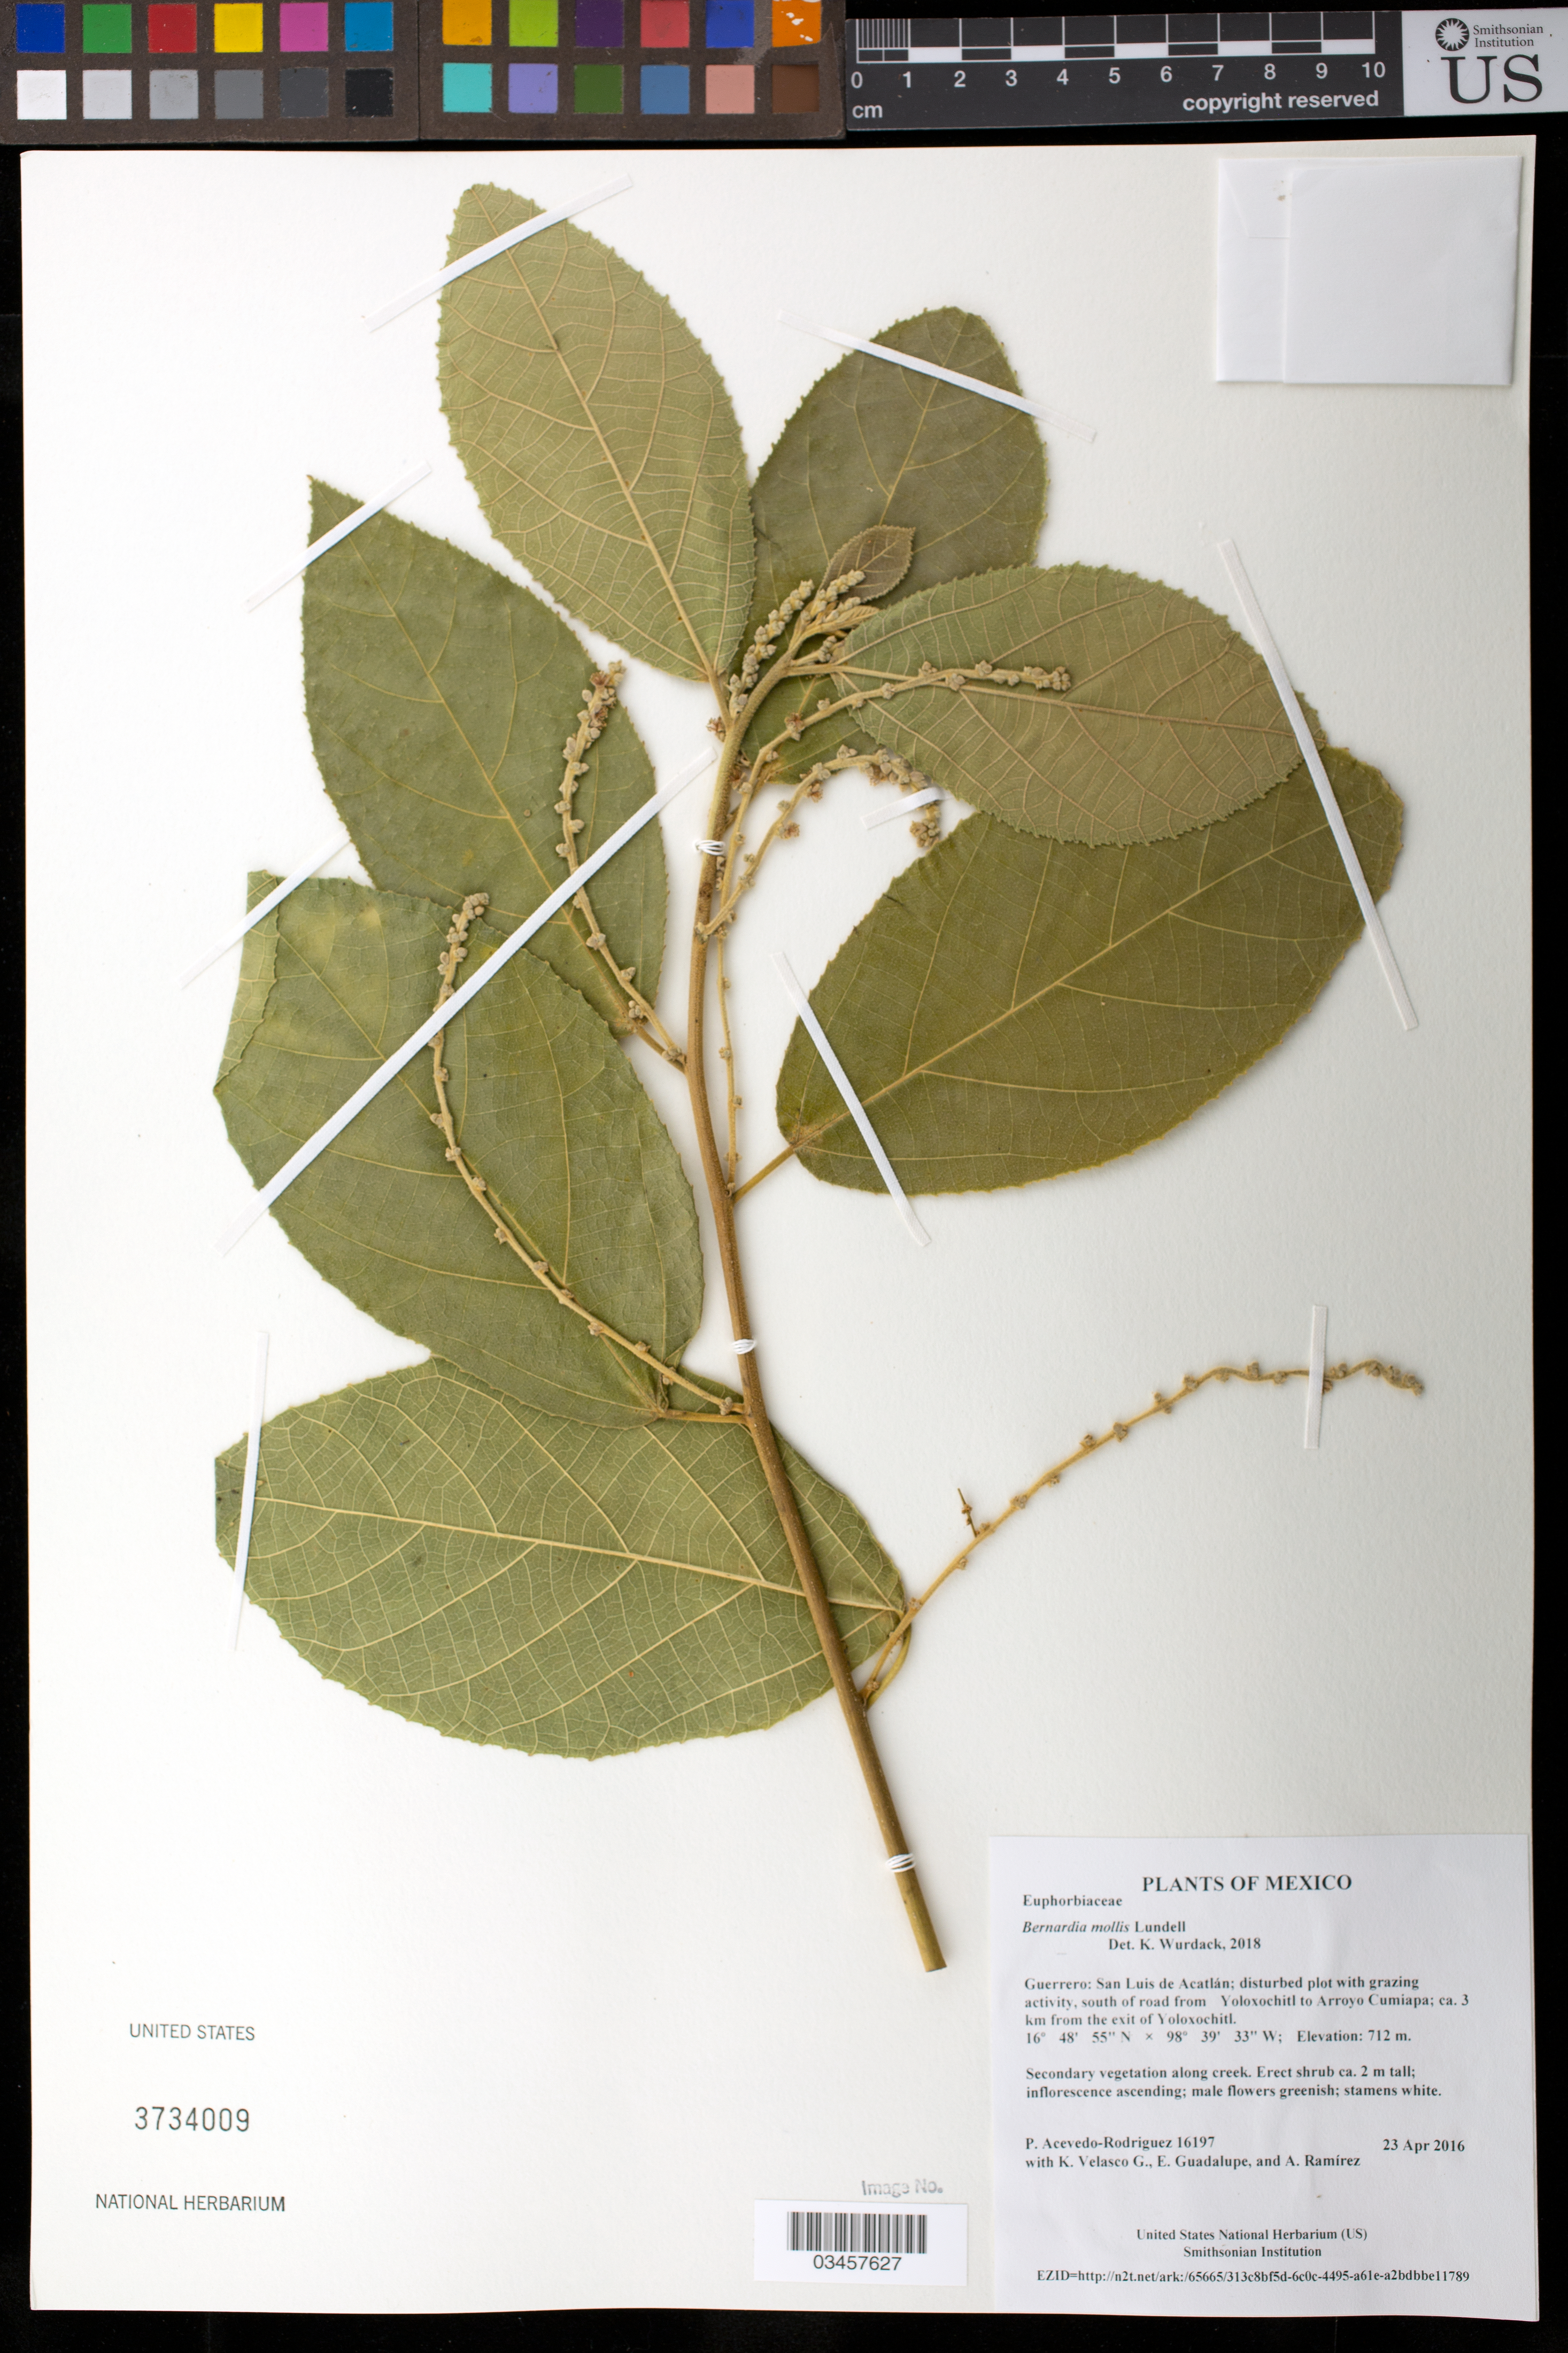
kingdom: Plantae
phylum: Tracheophyta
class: Magnoliopsida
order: Malpighiales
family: Euphorbiaceae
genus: Bernardia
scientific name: Bernardia mollis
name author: Lundell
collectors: P. Acevedo-Rodr., K. Velasco G., E. Guadalupe & A. Ramírez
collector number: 16197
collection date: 2016-04-23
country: Mexico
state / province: Guerrero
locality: San Luis de Acatlán; disturbed plot with grazing activity, south of road from Yoloxochitl to Arroyo Cumiapa; ca. 3 km from the exit of Yoloxochitl.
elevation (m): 712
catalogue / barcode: US 3734009